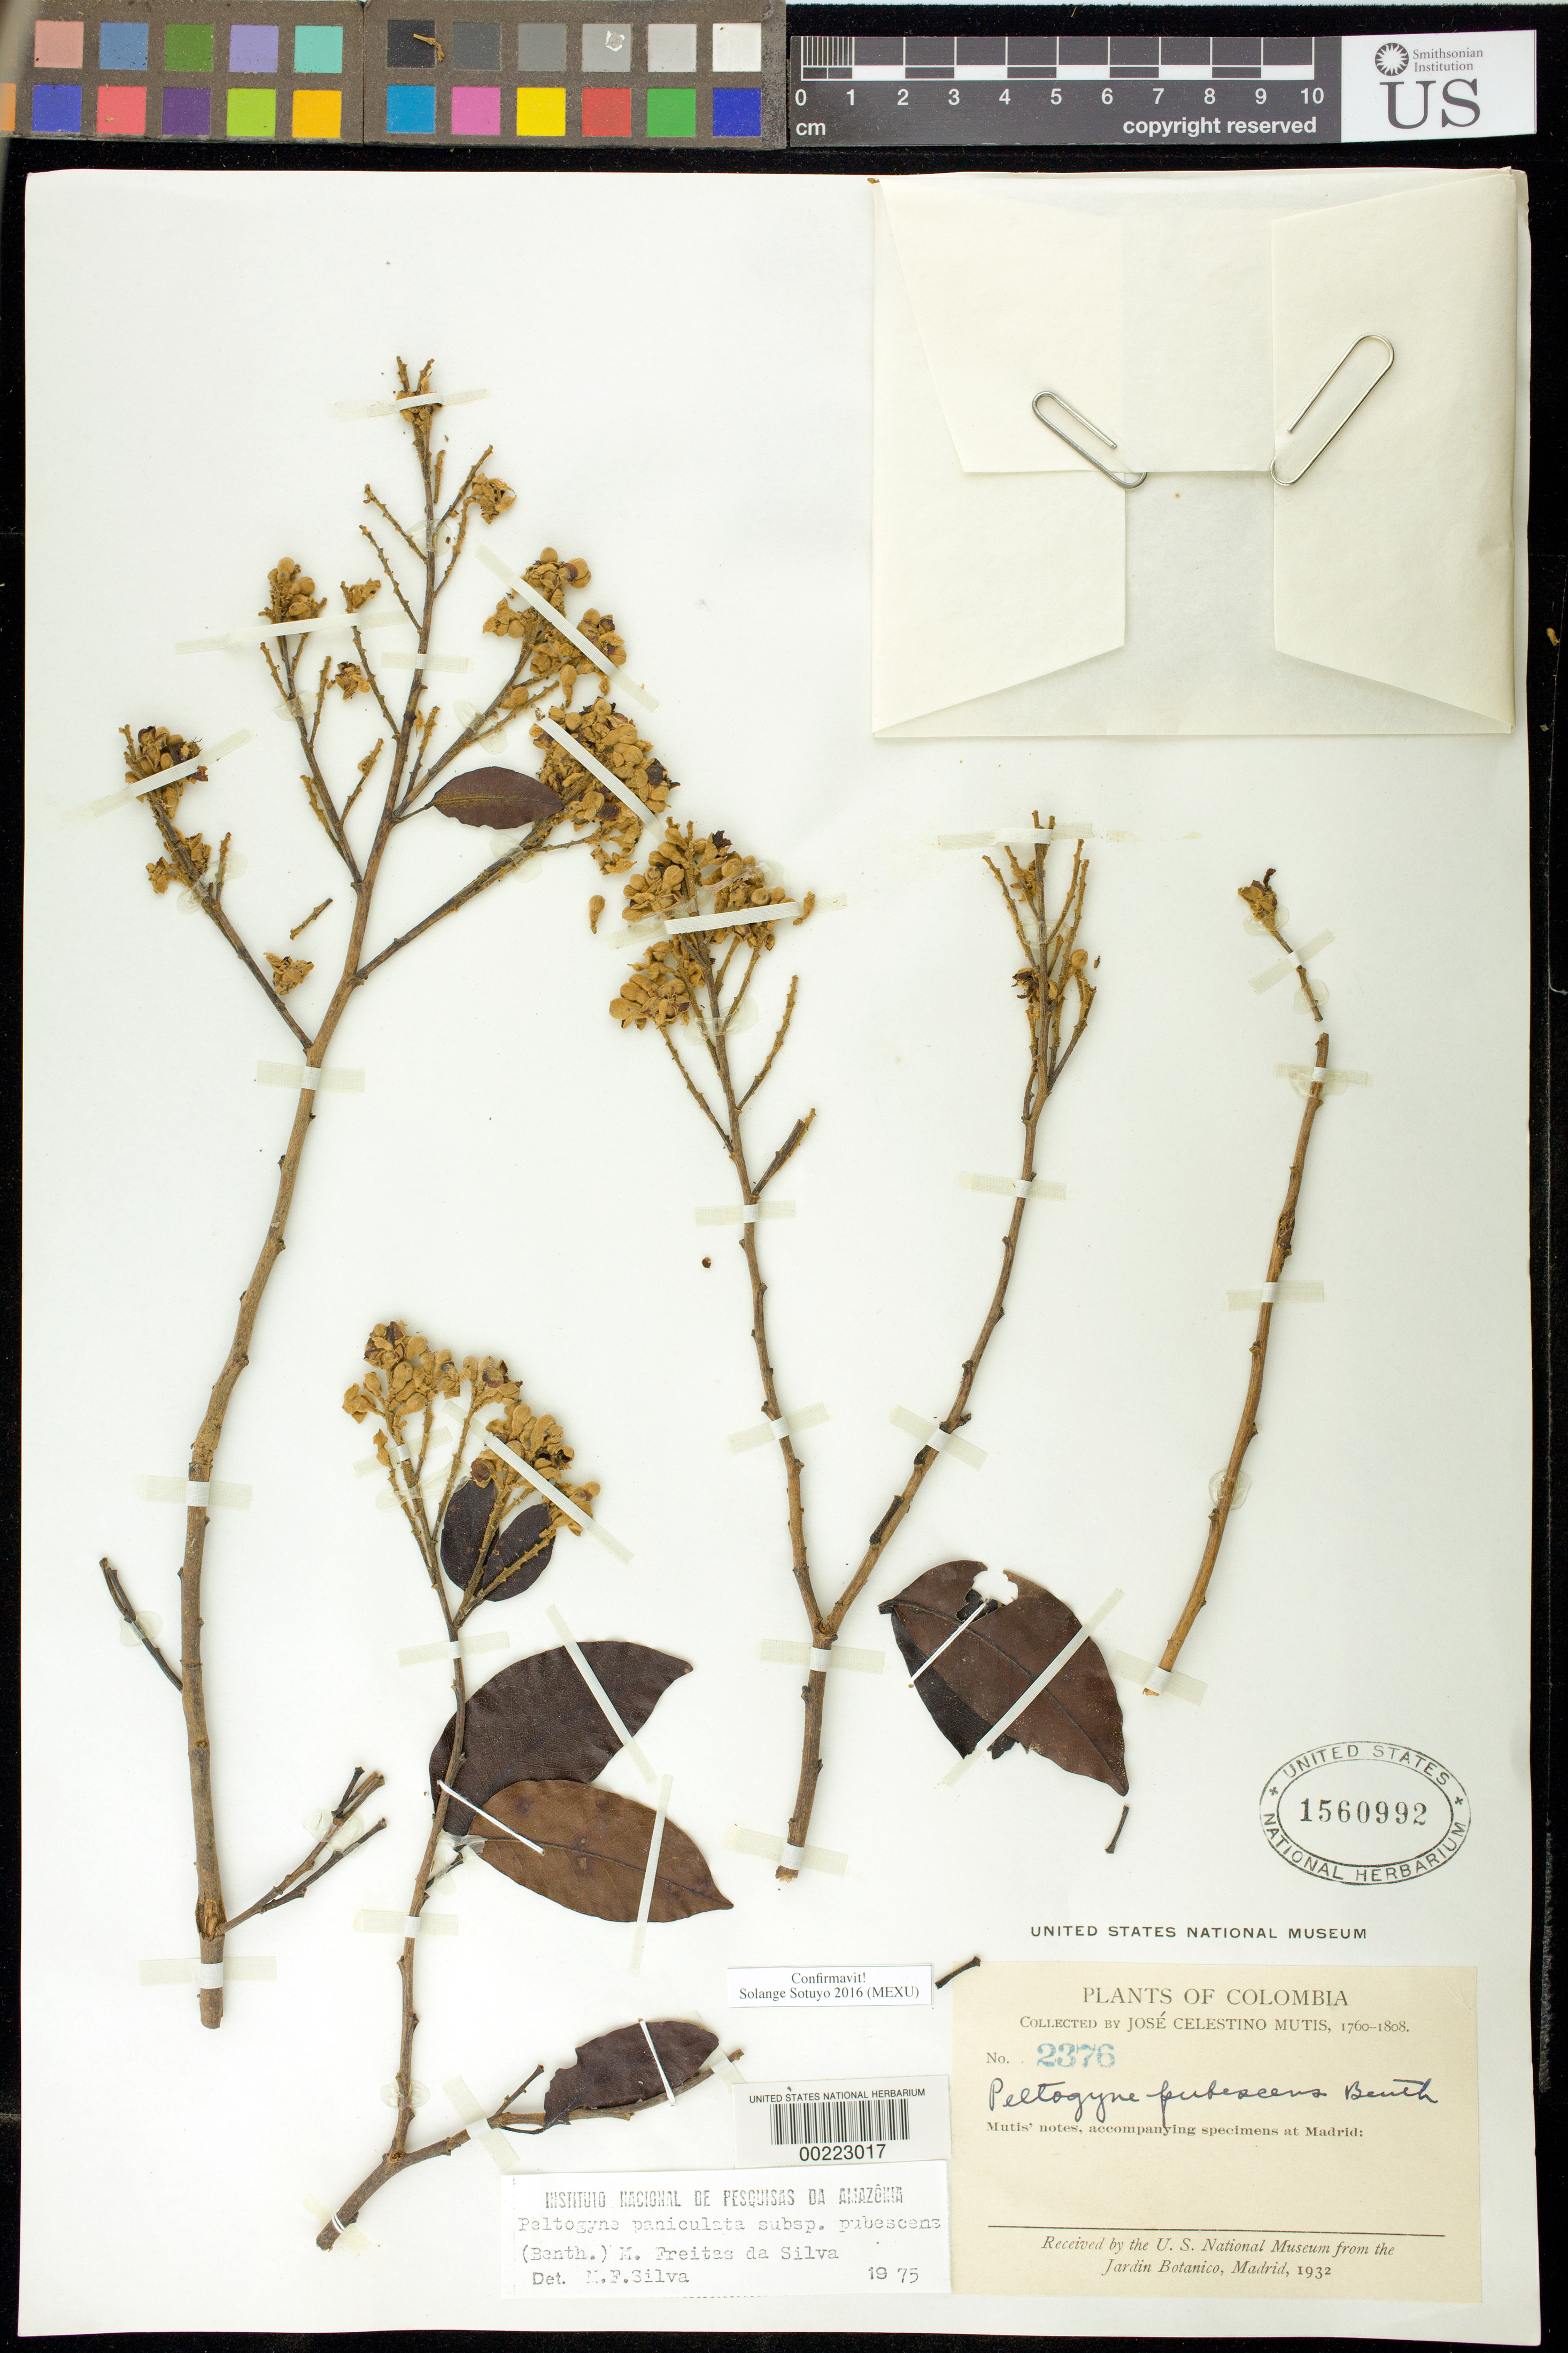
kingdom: Plantae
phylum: Tracheophyta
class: Magnoliopsida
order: Fabales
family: Fabaceae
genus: Peltogyne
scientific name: Peltogyne paniculata subsp. pubescens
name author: (Benth.) M.F. Silva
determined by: Sotuyo, Solange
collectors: J. C. B. Mutis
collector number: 2376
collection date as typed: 1760 to -- -- 1808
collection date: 1760/1808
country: Colombia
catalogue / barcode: US 1560992